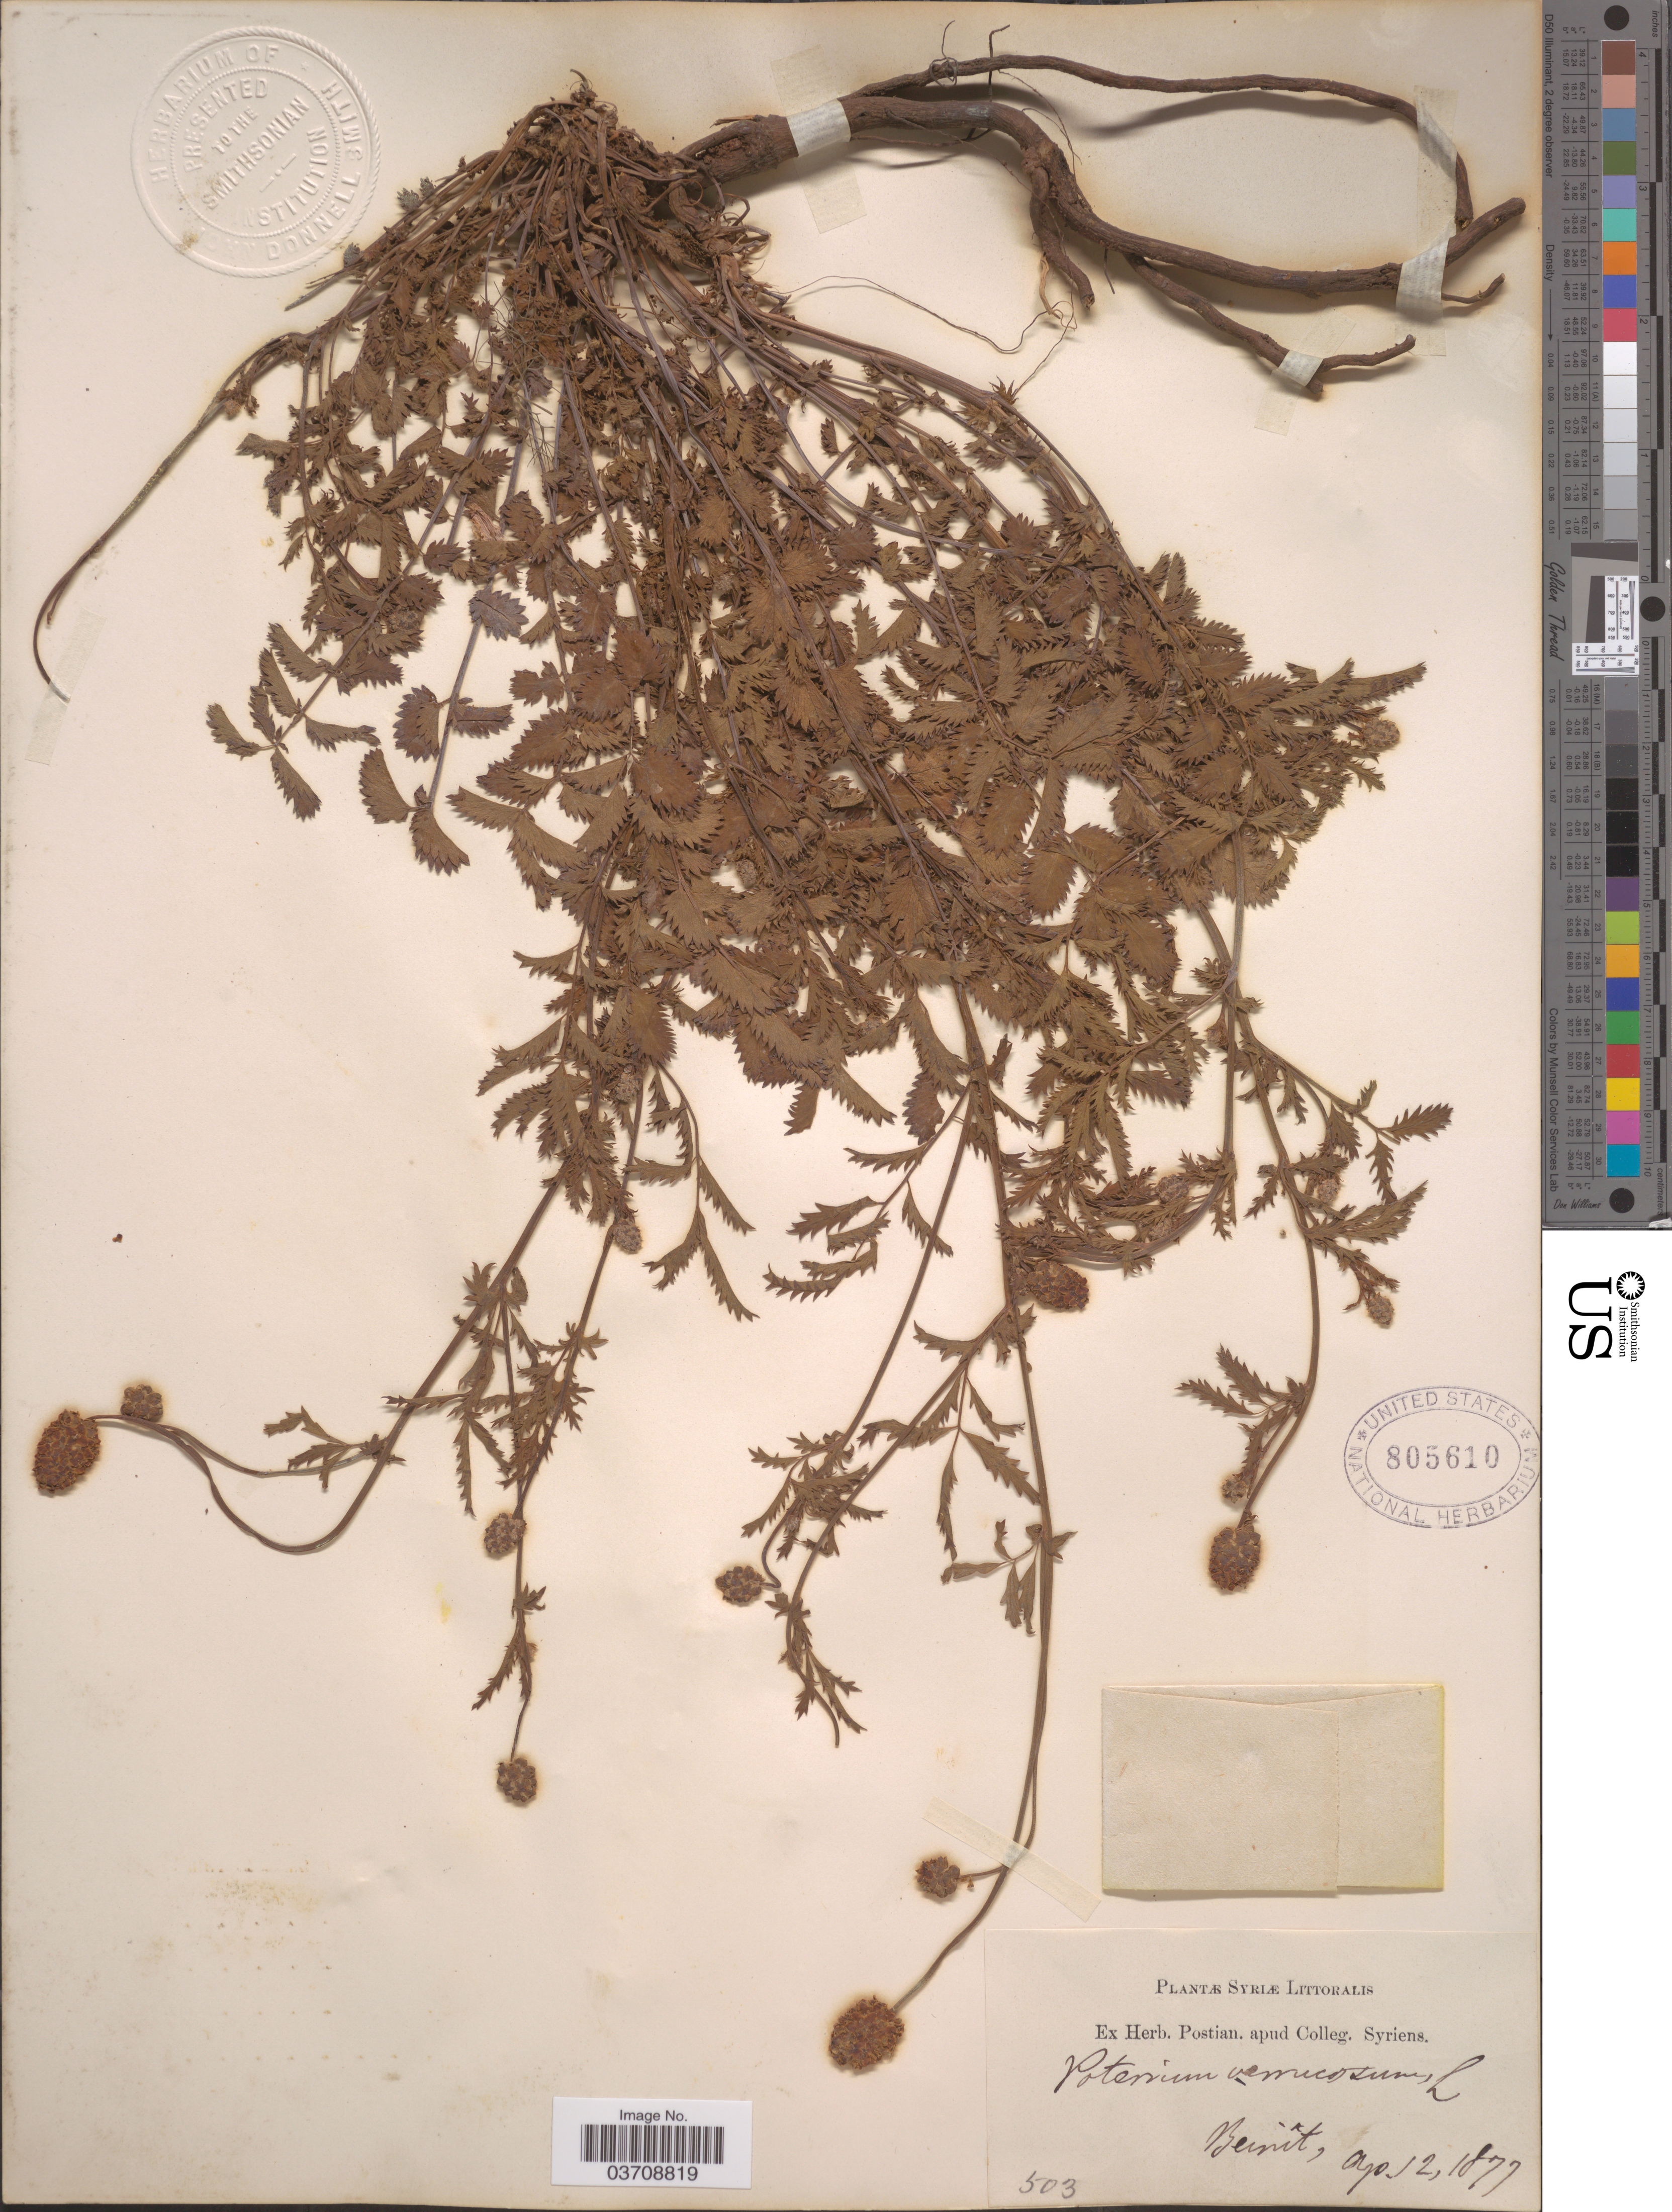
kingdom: Plantae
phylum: Tracheophyta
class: Magnoliopsida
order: Rosales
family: Rosaceae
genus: Sanguisorba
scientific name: Sanguisorba verrucosa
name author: (Link ex G. Don) Ces.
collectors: ex herb. Postian. apud Colleg. Syriens. Protest. USE "Fannie P. A. Shepard" (10308853) AS PRIMARY COLLECTOR INSTEAD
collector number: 503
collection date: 1877-04-12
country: Lebanon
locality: Syriæ Littoralis. Beirut.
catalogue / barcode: US 805610